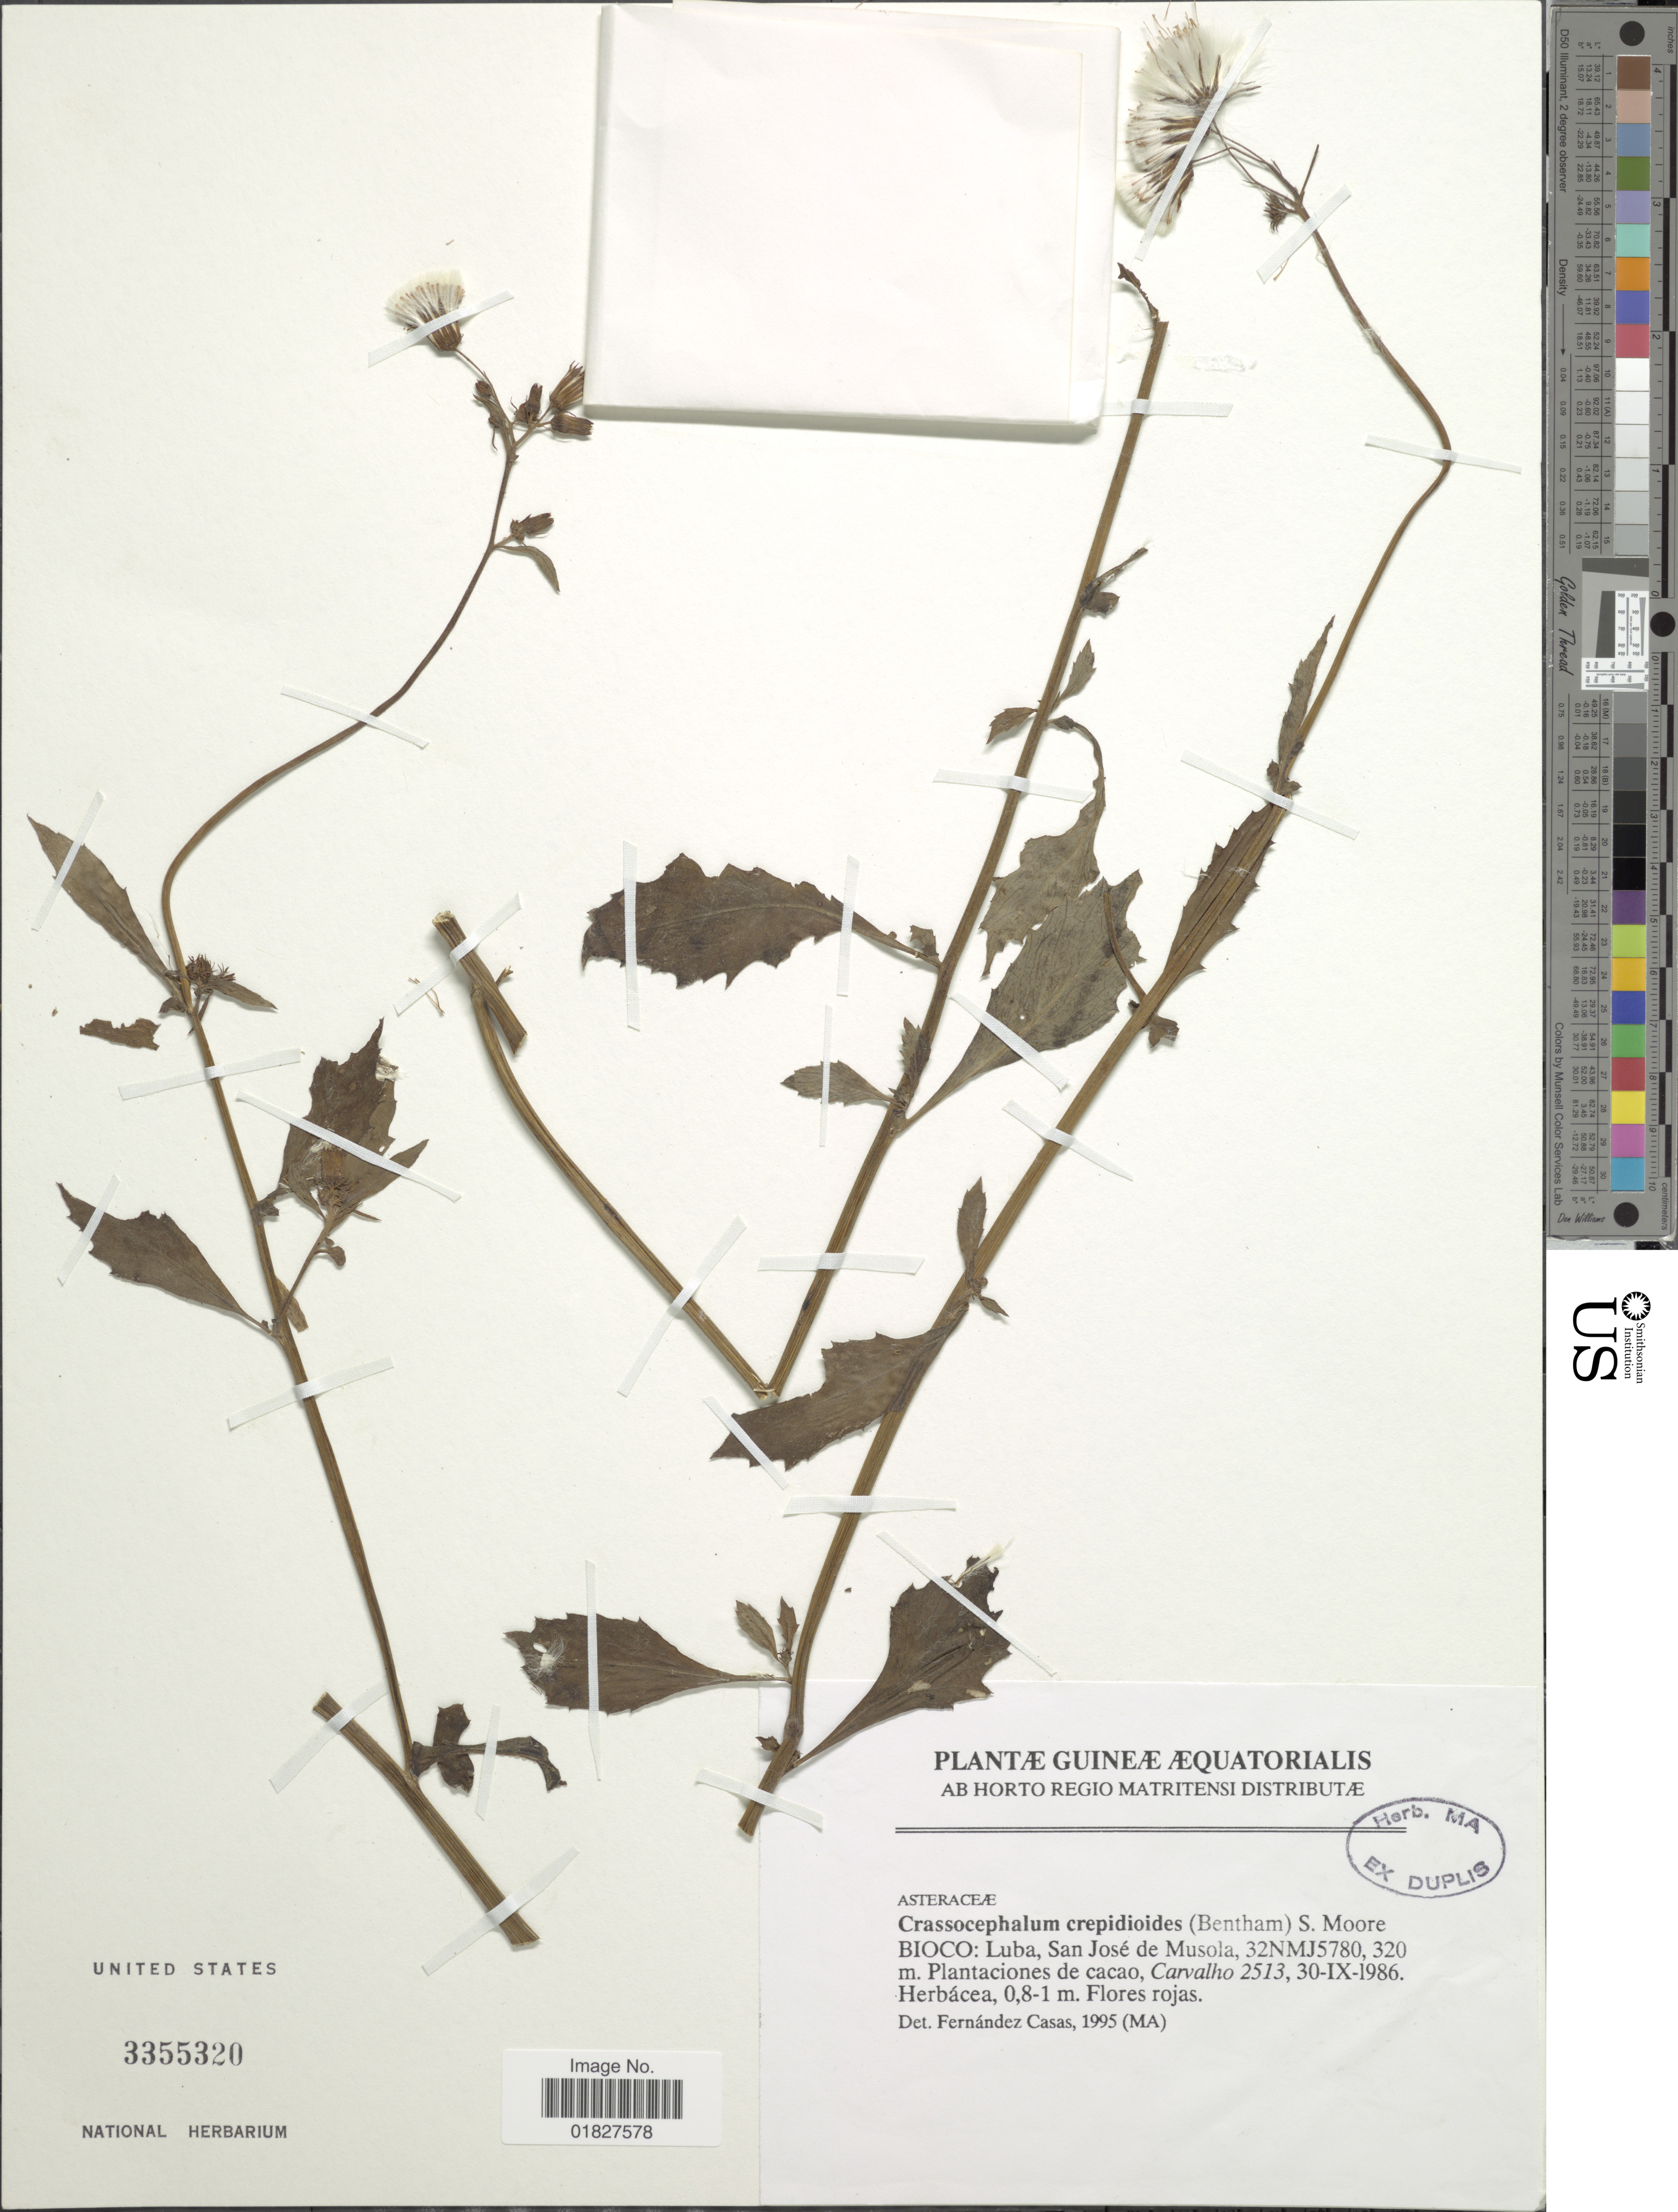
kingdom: Plantae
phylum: Tracheophyta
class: Magnoliopsida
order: Asterales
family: Asteraceae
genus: Crassocephalum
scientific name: Crassocephalum crepidioides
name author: (Benth.) S. Moore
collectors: Carvalho, --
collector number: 2513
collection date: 1986-09-30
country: Equatorial Guinea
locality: Guineae Aequatorialis, Bioco, Luba, San Jose de Musola, 32NMJ5780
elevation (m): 320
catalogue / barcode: US 3355320